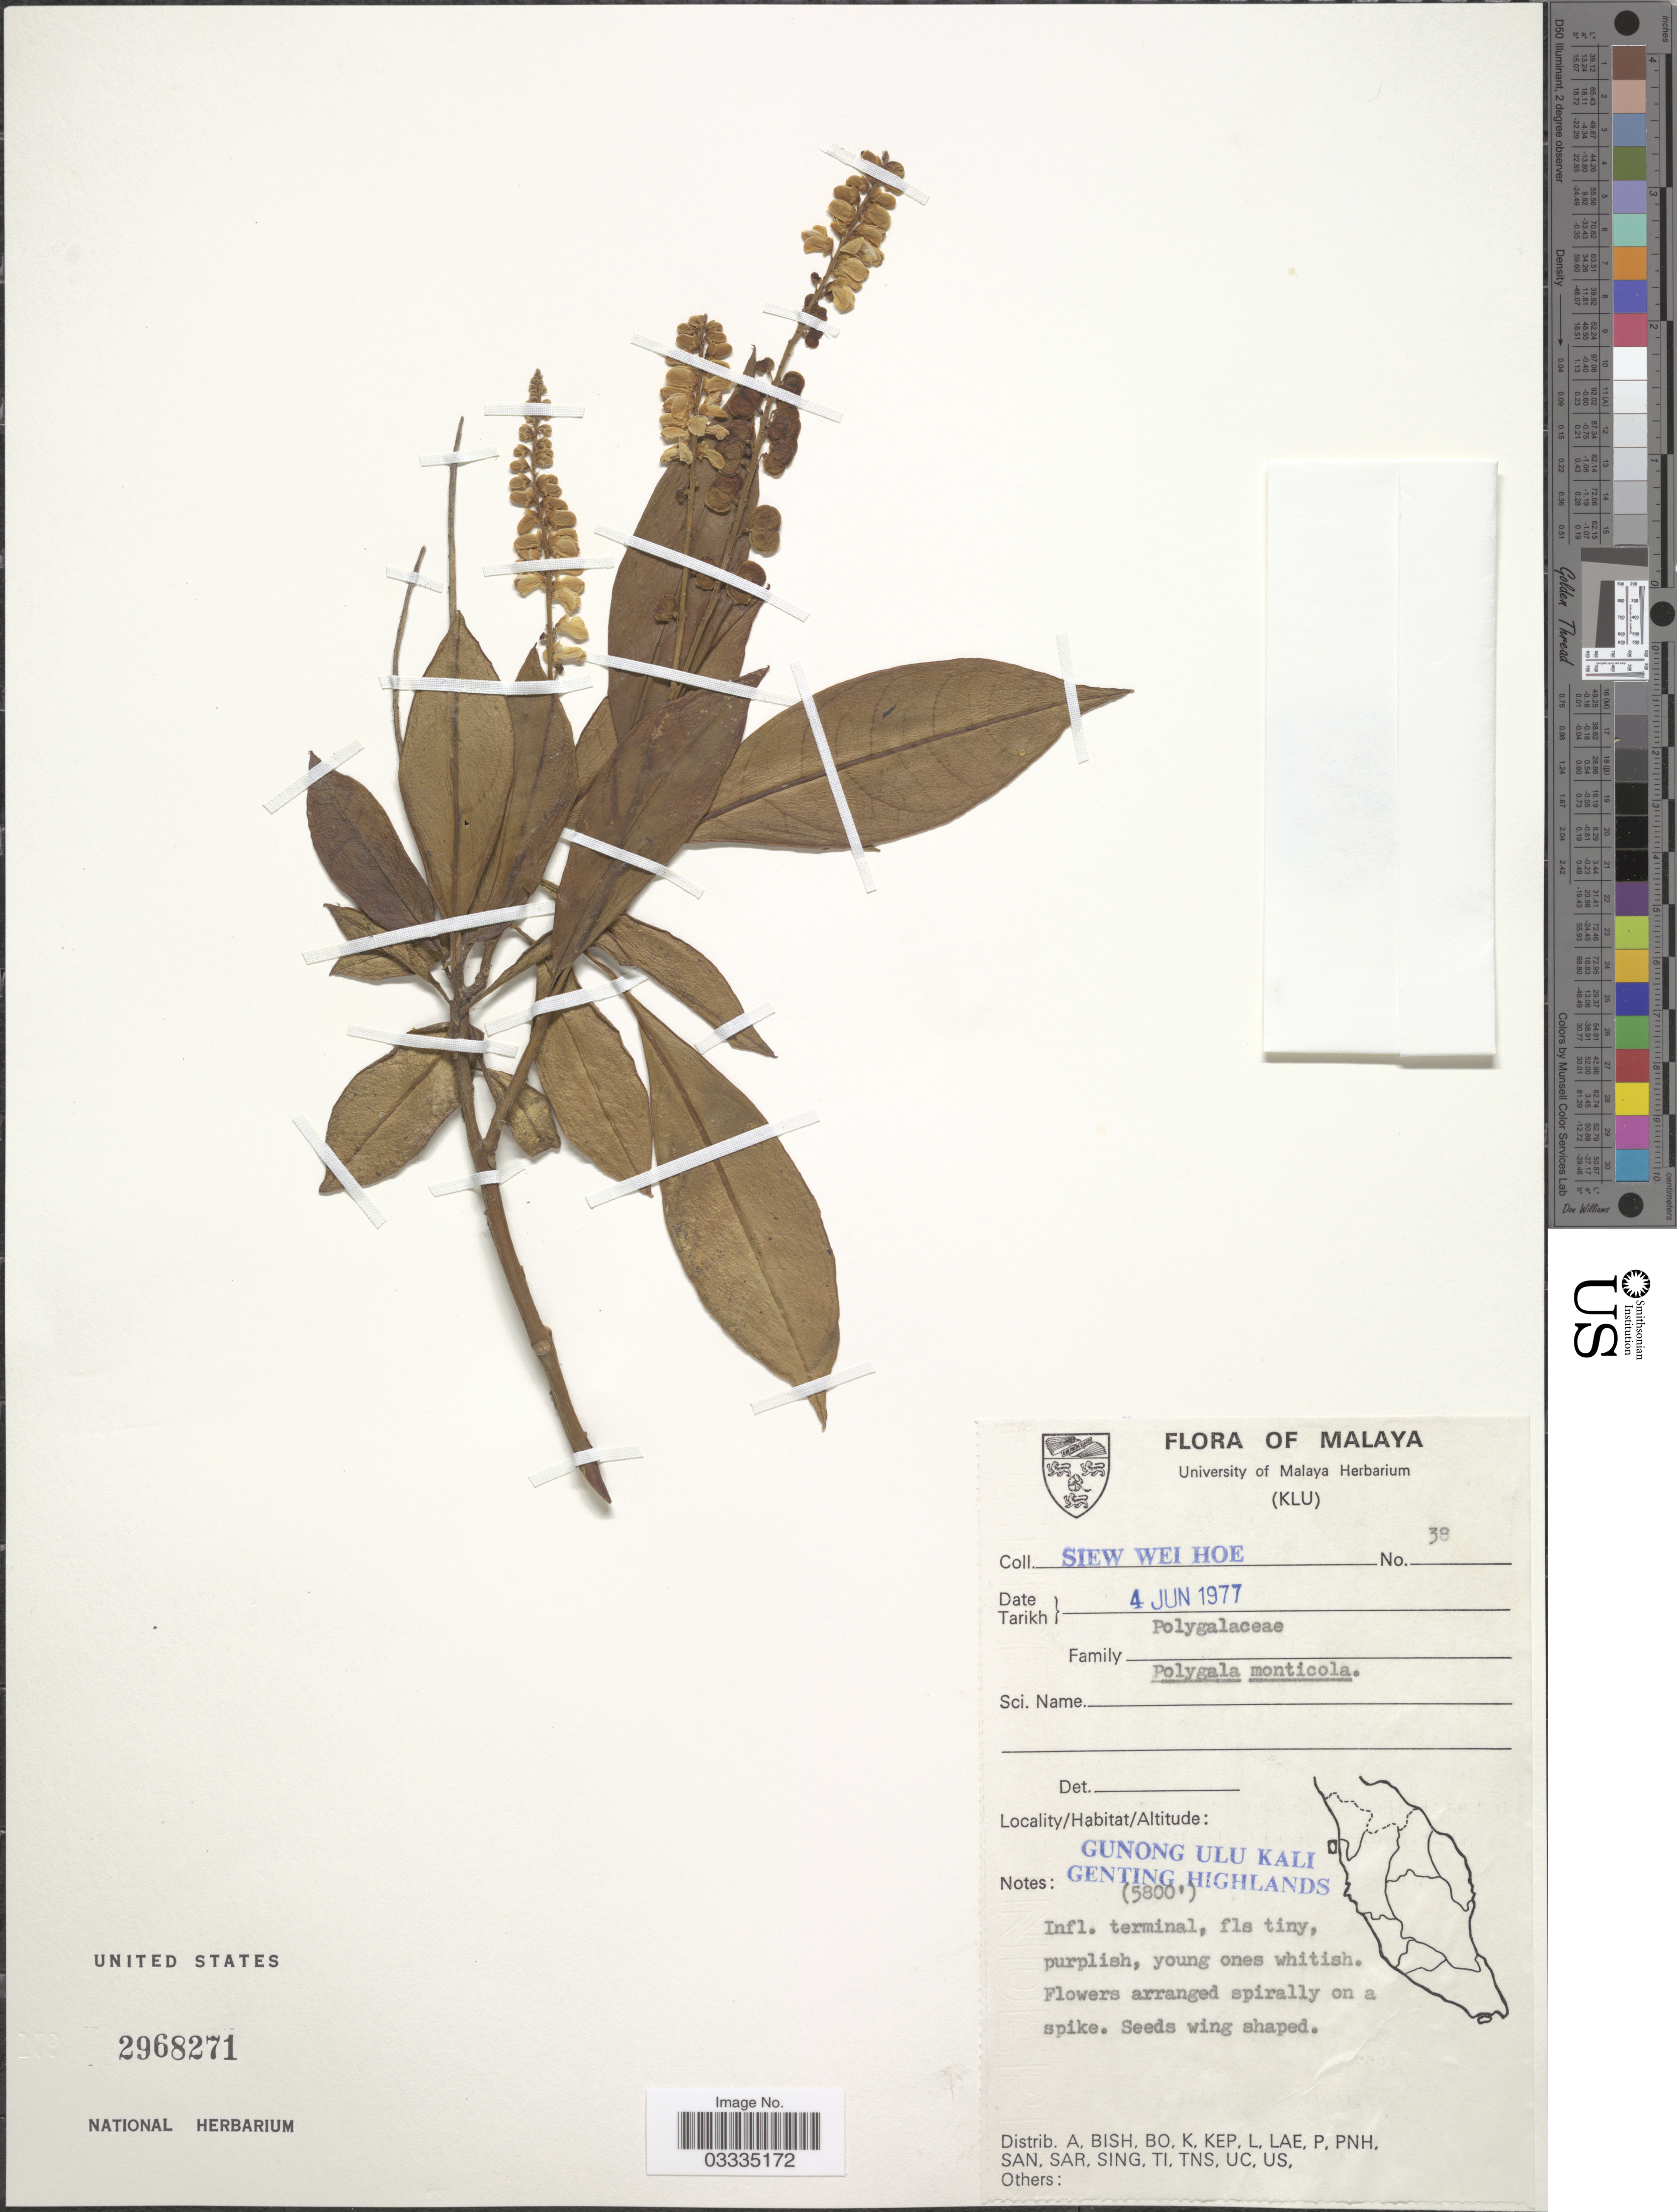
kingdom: Plantae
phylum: Tracheophyta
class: Magnoliopsida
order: Fabales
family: Polygalaceae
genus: Polygala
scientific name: Polygala monticola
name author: Kunth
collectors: W. H. Siew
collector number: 38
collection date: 1977-06-04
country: Malaysia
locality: Malaya. Gunong Ulu Kali Genting Highlands.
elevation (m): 1768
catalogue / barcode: US 2968271